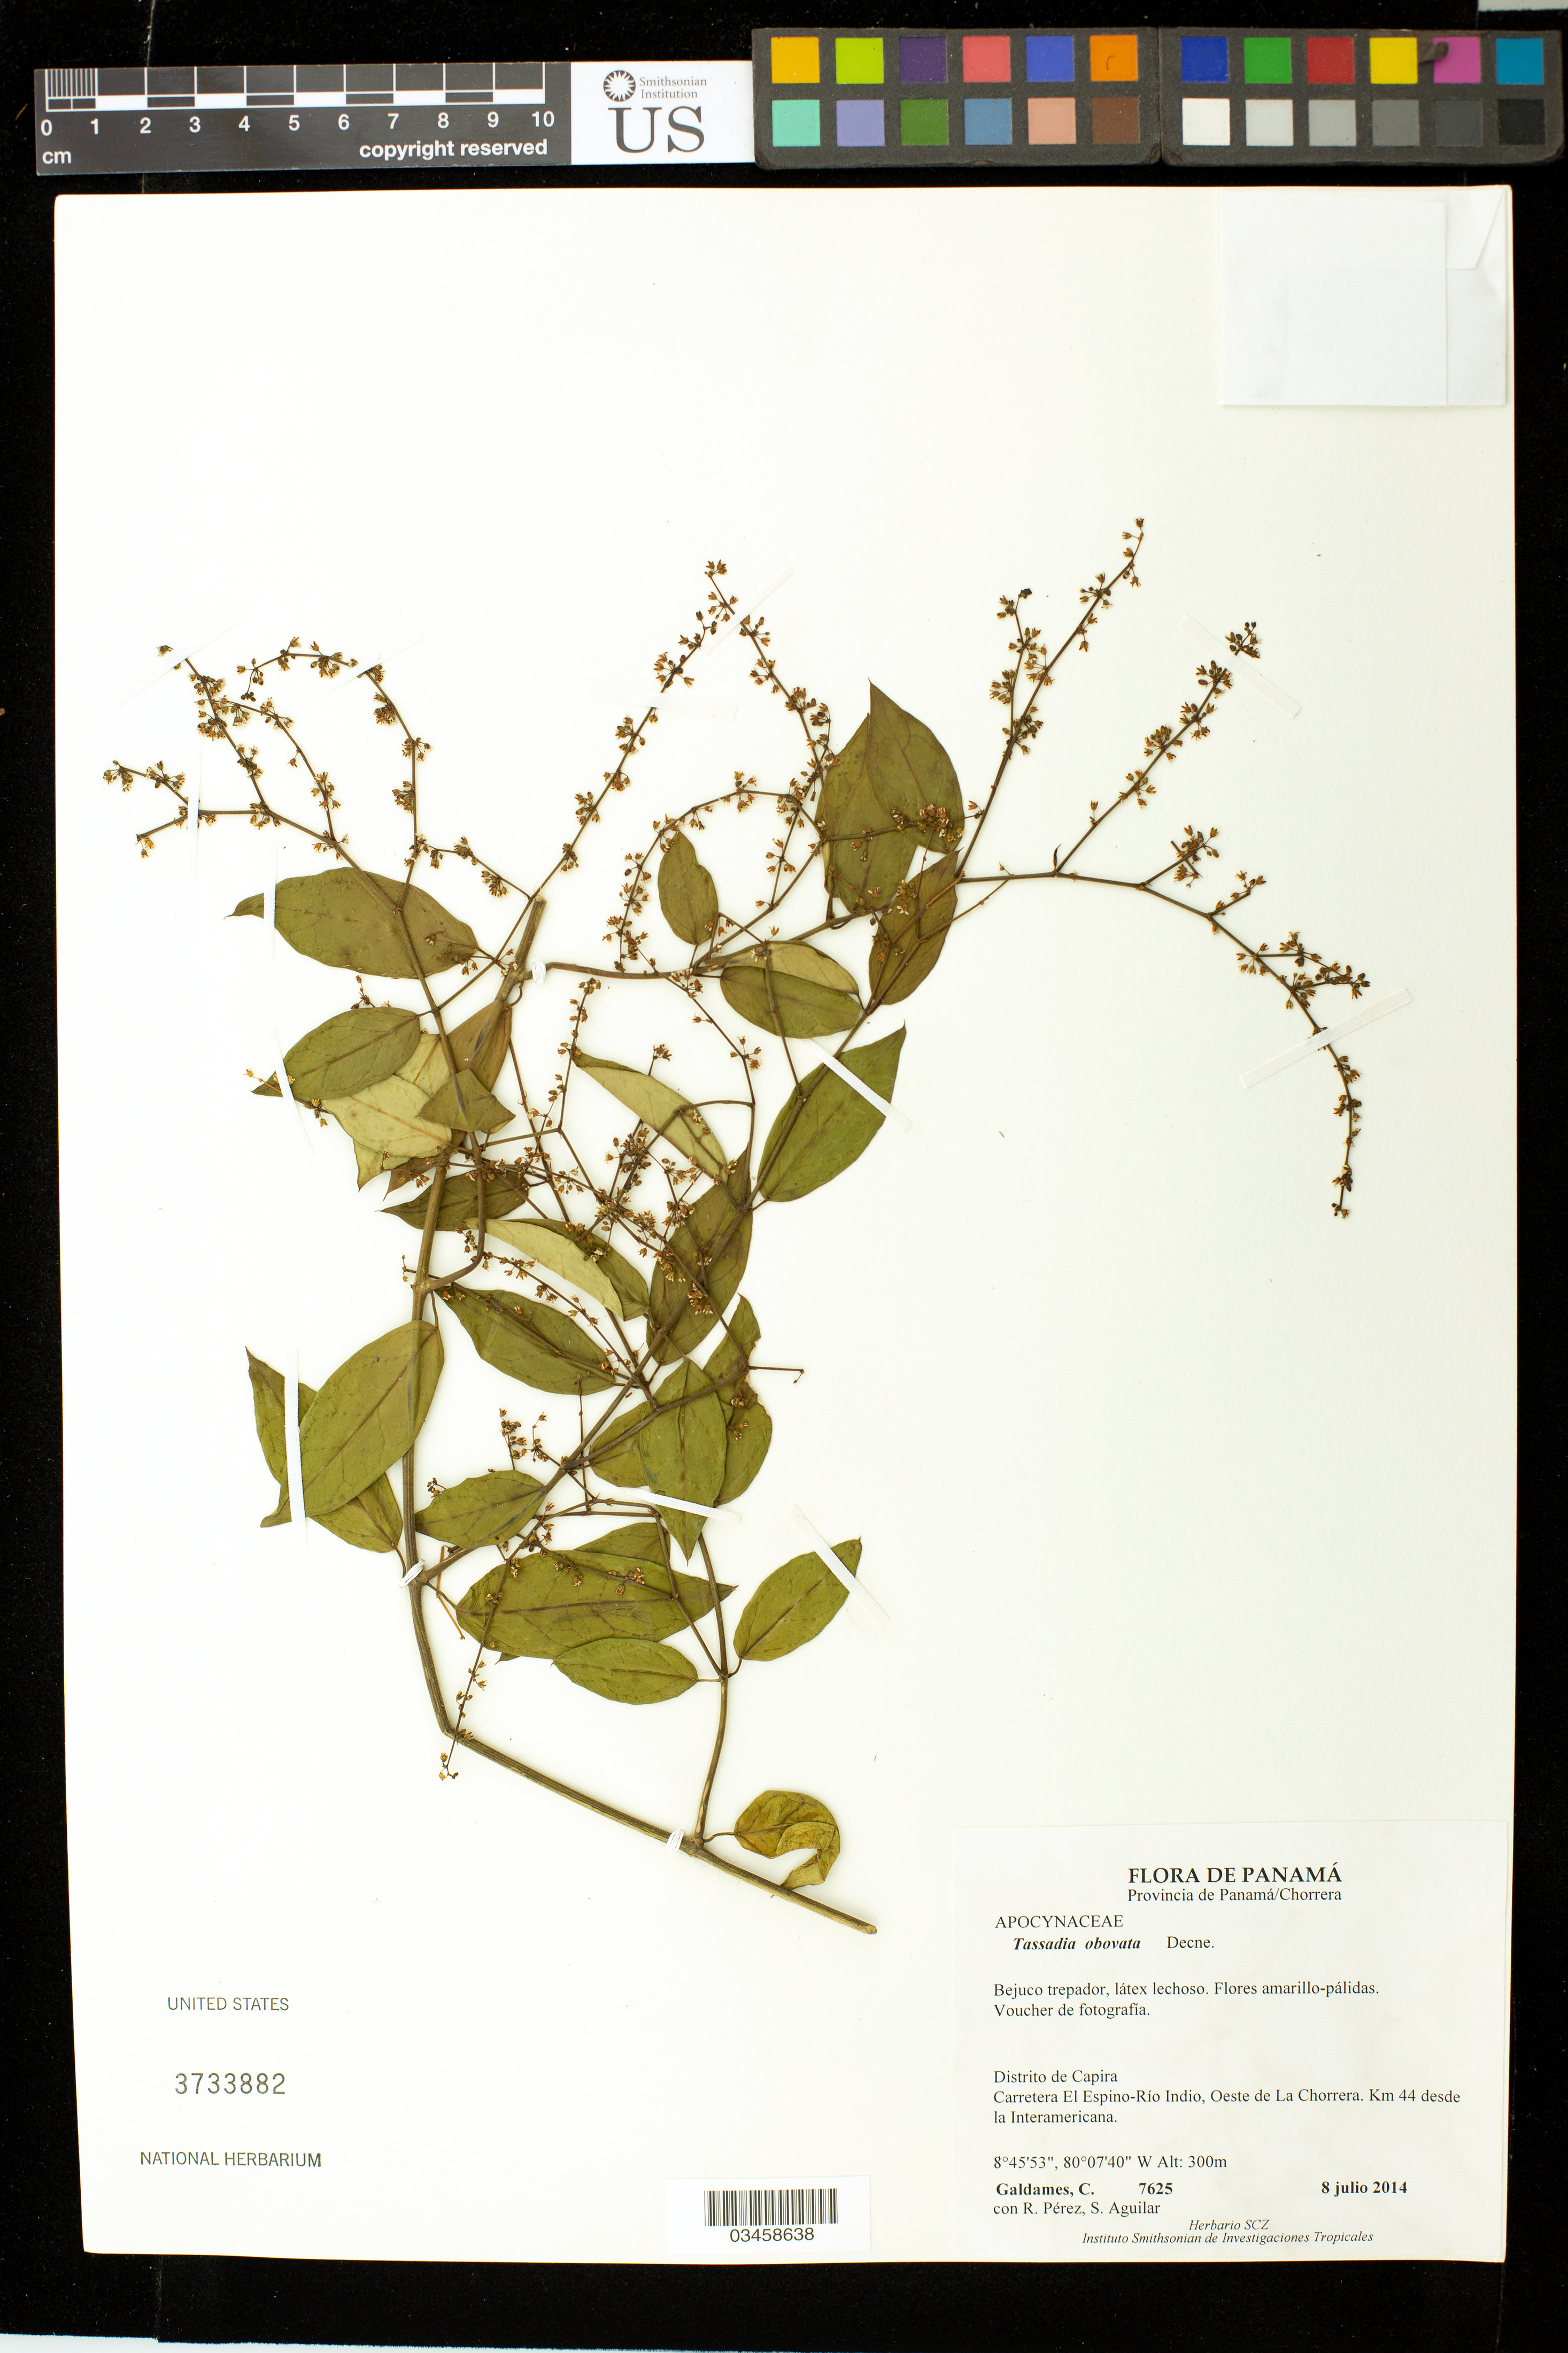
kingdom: Plantae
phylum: Tracheophyta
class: Magnoliopsida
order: Gentianales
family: Apocynaceae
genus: Tassadia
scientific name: Tassadia obovata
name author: Decne.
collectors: C. Galdames, R. Perez & S. Aguilar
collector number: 7625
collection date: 2014-07-08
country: Panama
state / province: Panamá Oeste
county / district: La Chorrera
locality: Distrito de Capira. Carretera El Espino-Río Indio, Oeste de la Chorrera, km 44 desde la Interamericana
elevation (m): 300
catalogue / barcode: US 3733882